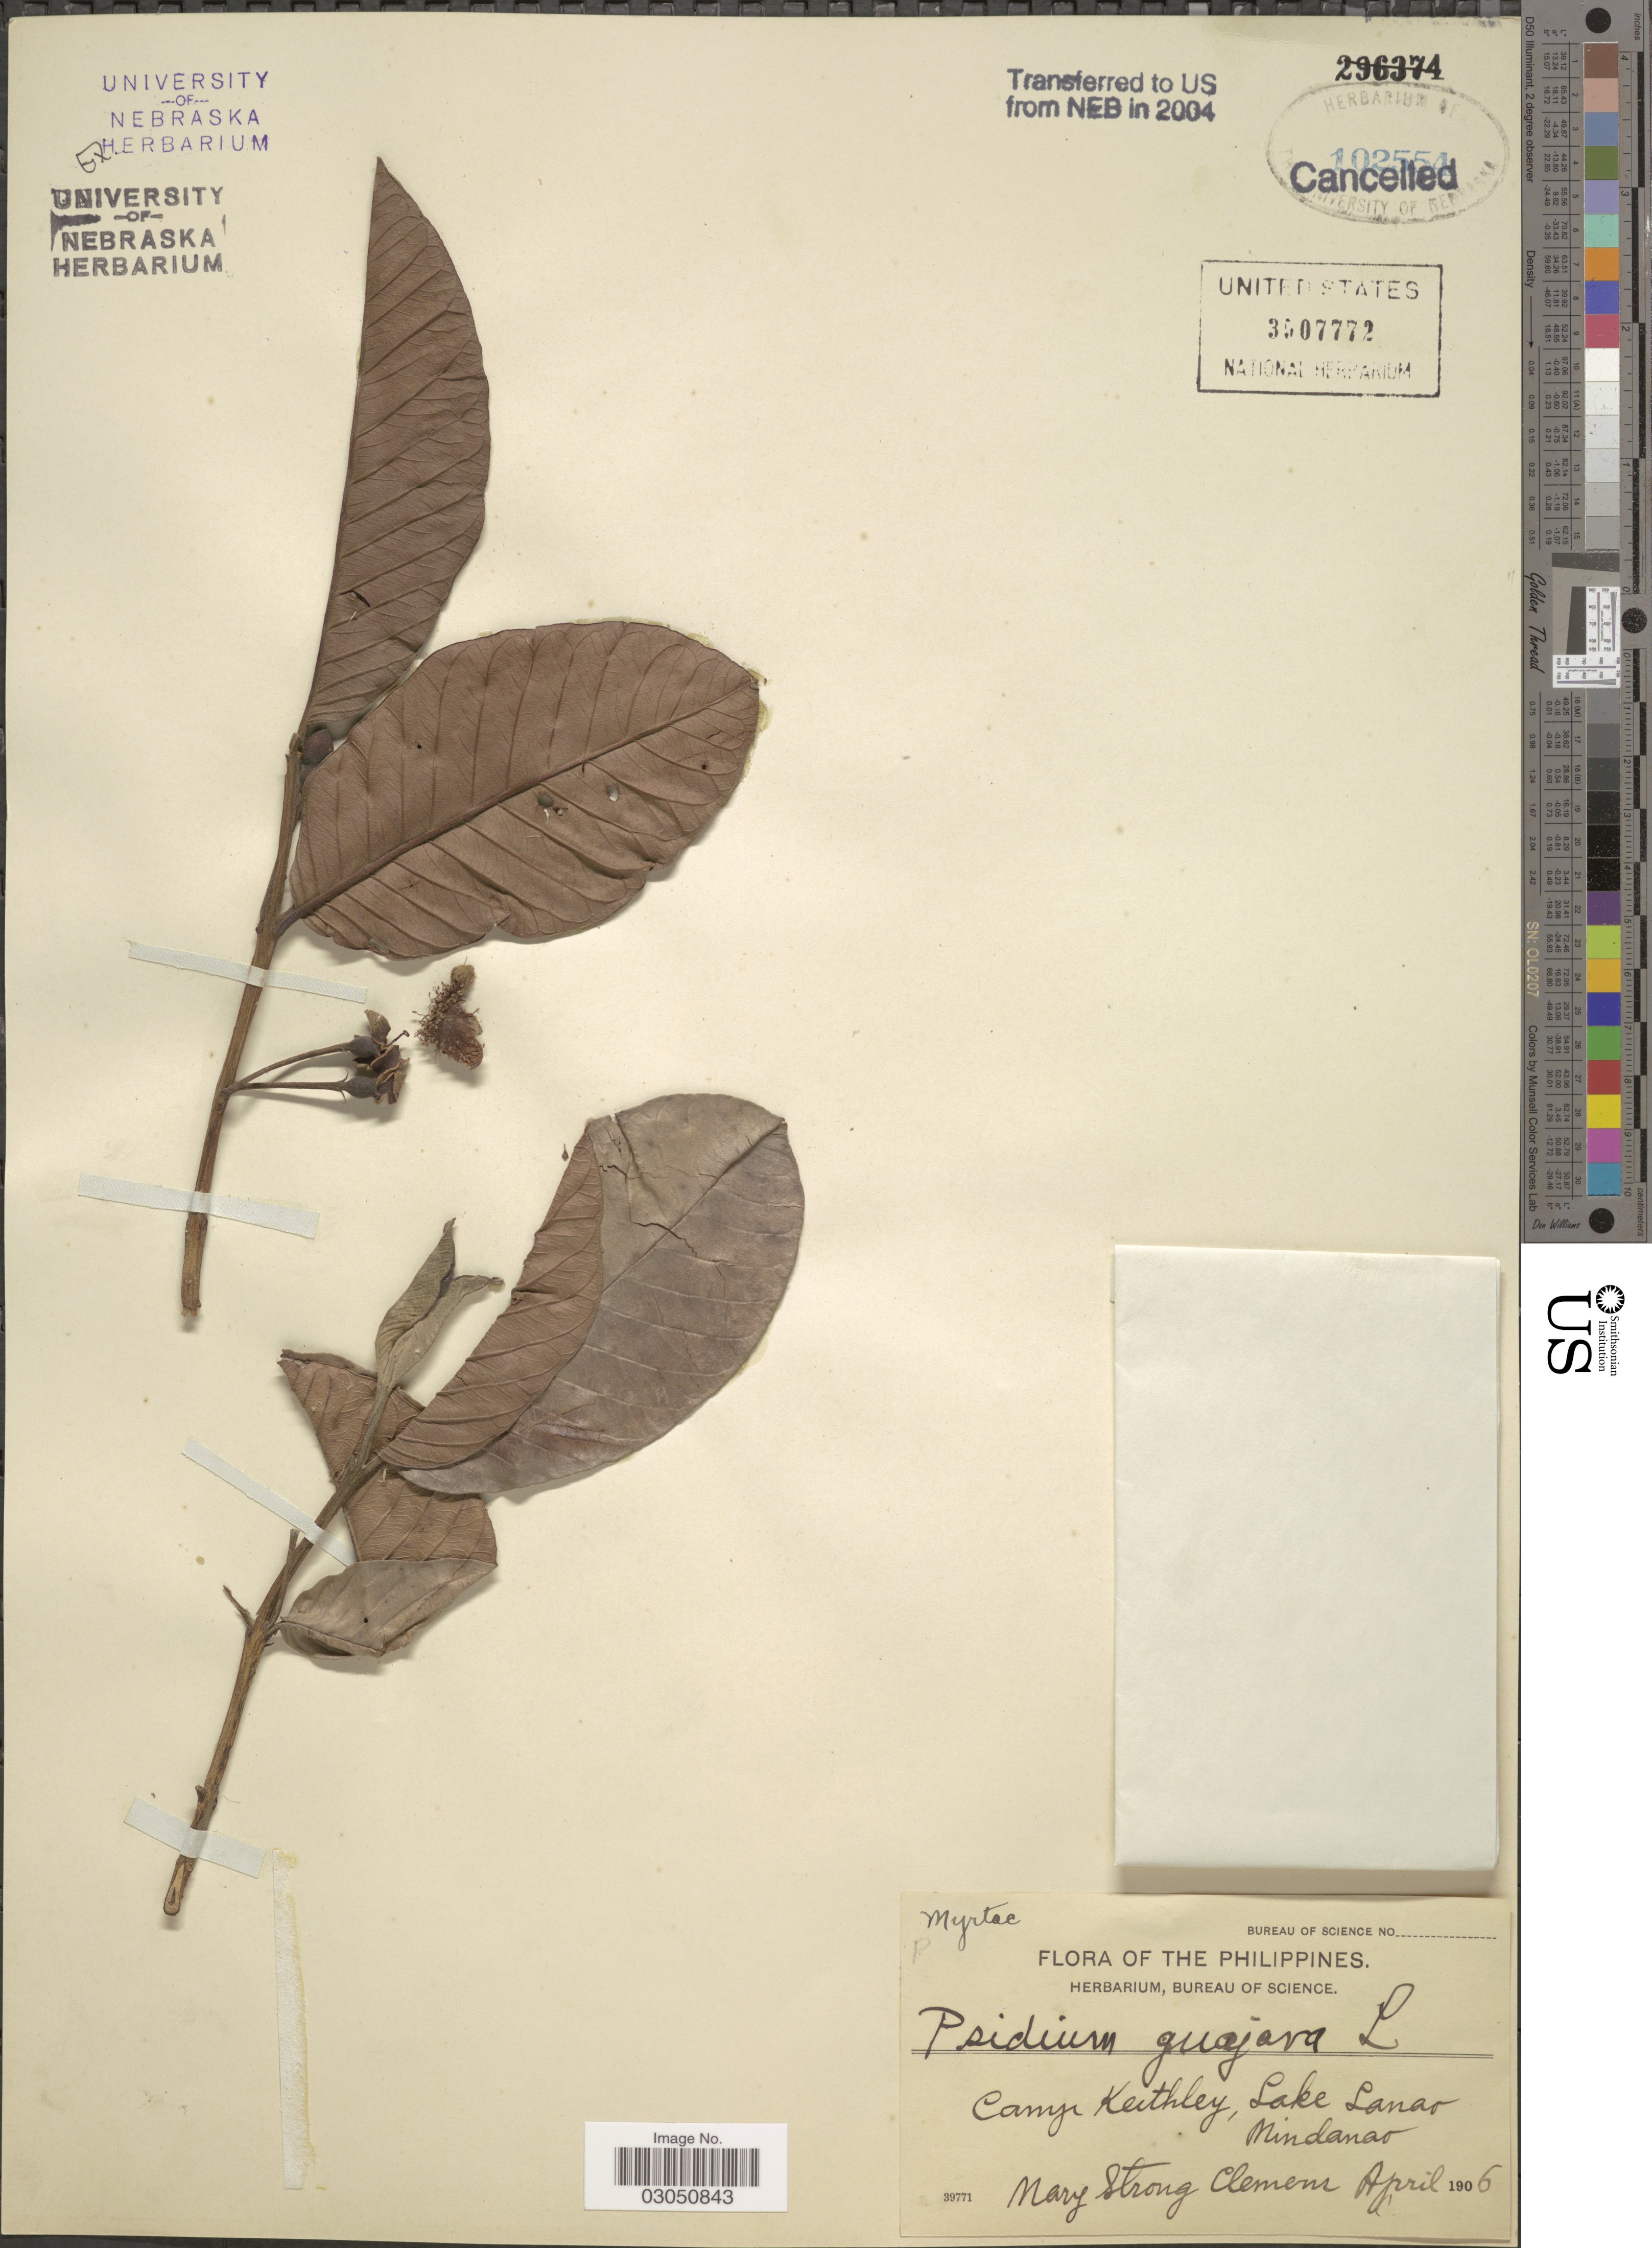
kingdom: Plantae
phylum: Tracheophyta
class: Magnoliopsida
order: Myrtales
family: Myrtaceae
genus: Psidium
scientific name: Psidium guajava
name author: L.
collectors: M. S. Clemens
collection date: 1906-04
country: Philippines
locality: Camp Keithley, Lake Lanao, Mindanao.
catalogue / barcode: US 3507772